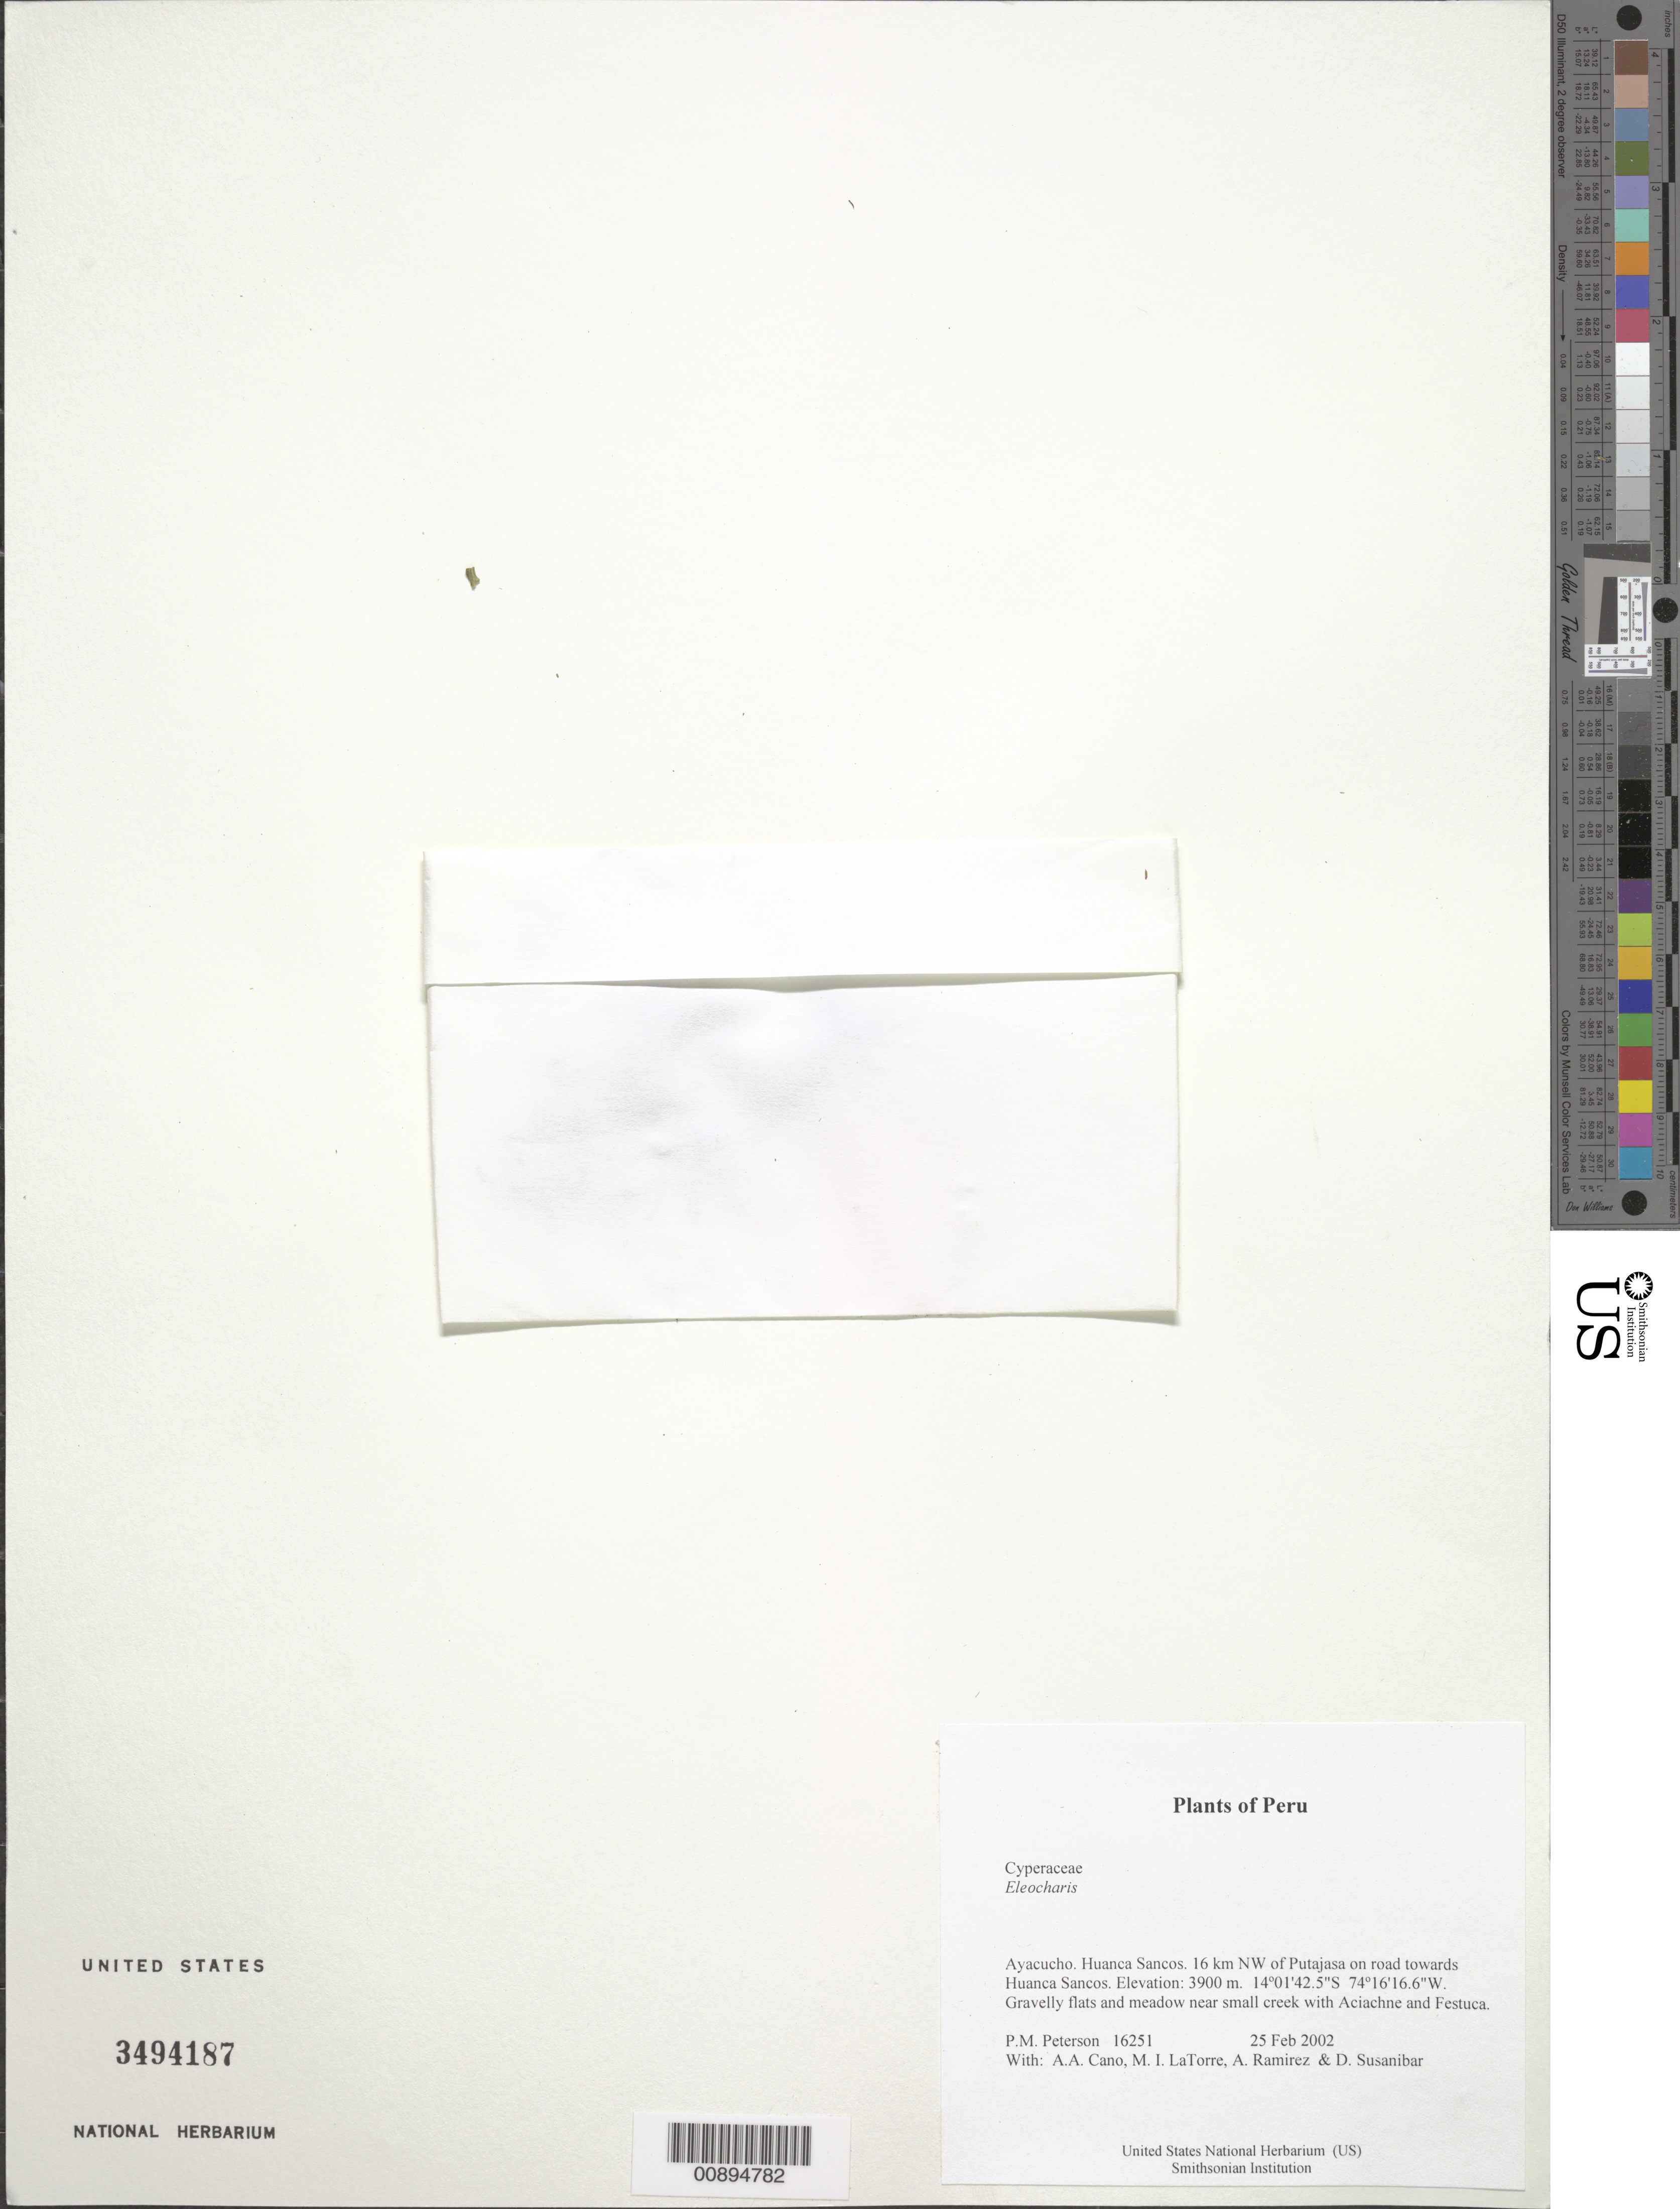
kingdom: Plantae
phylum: Tracheophyta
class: Liliopsida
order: Poales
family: Cyperaceae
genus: Eleocharis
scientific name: Eleocharis sp.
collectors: P. M. Peterson, A. Cano, M. I. La Torre, A. Ramírez & D. Susanibar Cruz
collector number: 16251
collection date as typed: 25 Feb 2002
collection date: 2002-02-25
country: Peru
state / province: Ayacucho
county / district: Huanca Sancos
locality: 16 km NW of Putajasa on road towards Huanca Sancos.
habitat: Gravelly flats and meadow near small creek with ~Aciachne and Festuca~.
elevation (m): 3900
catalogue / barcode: US 3494187